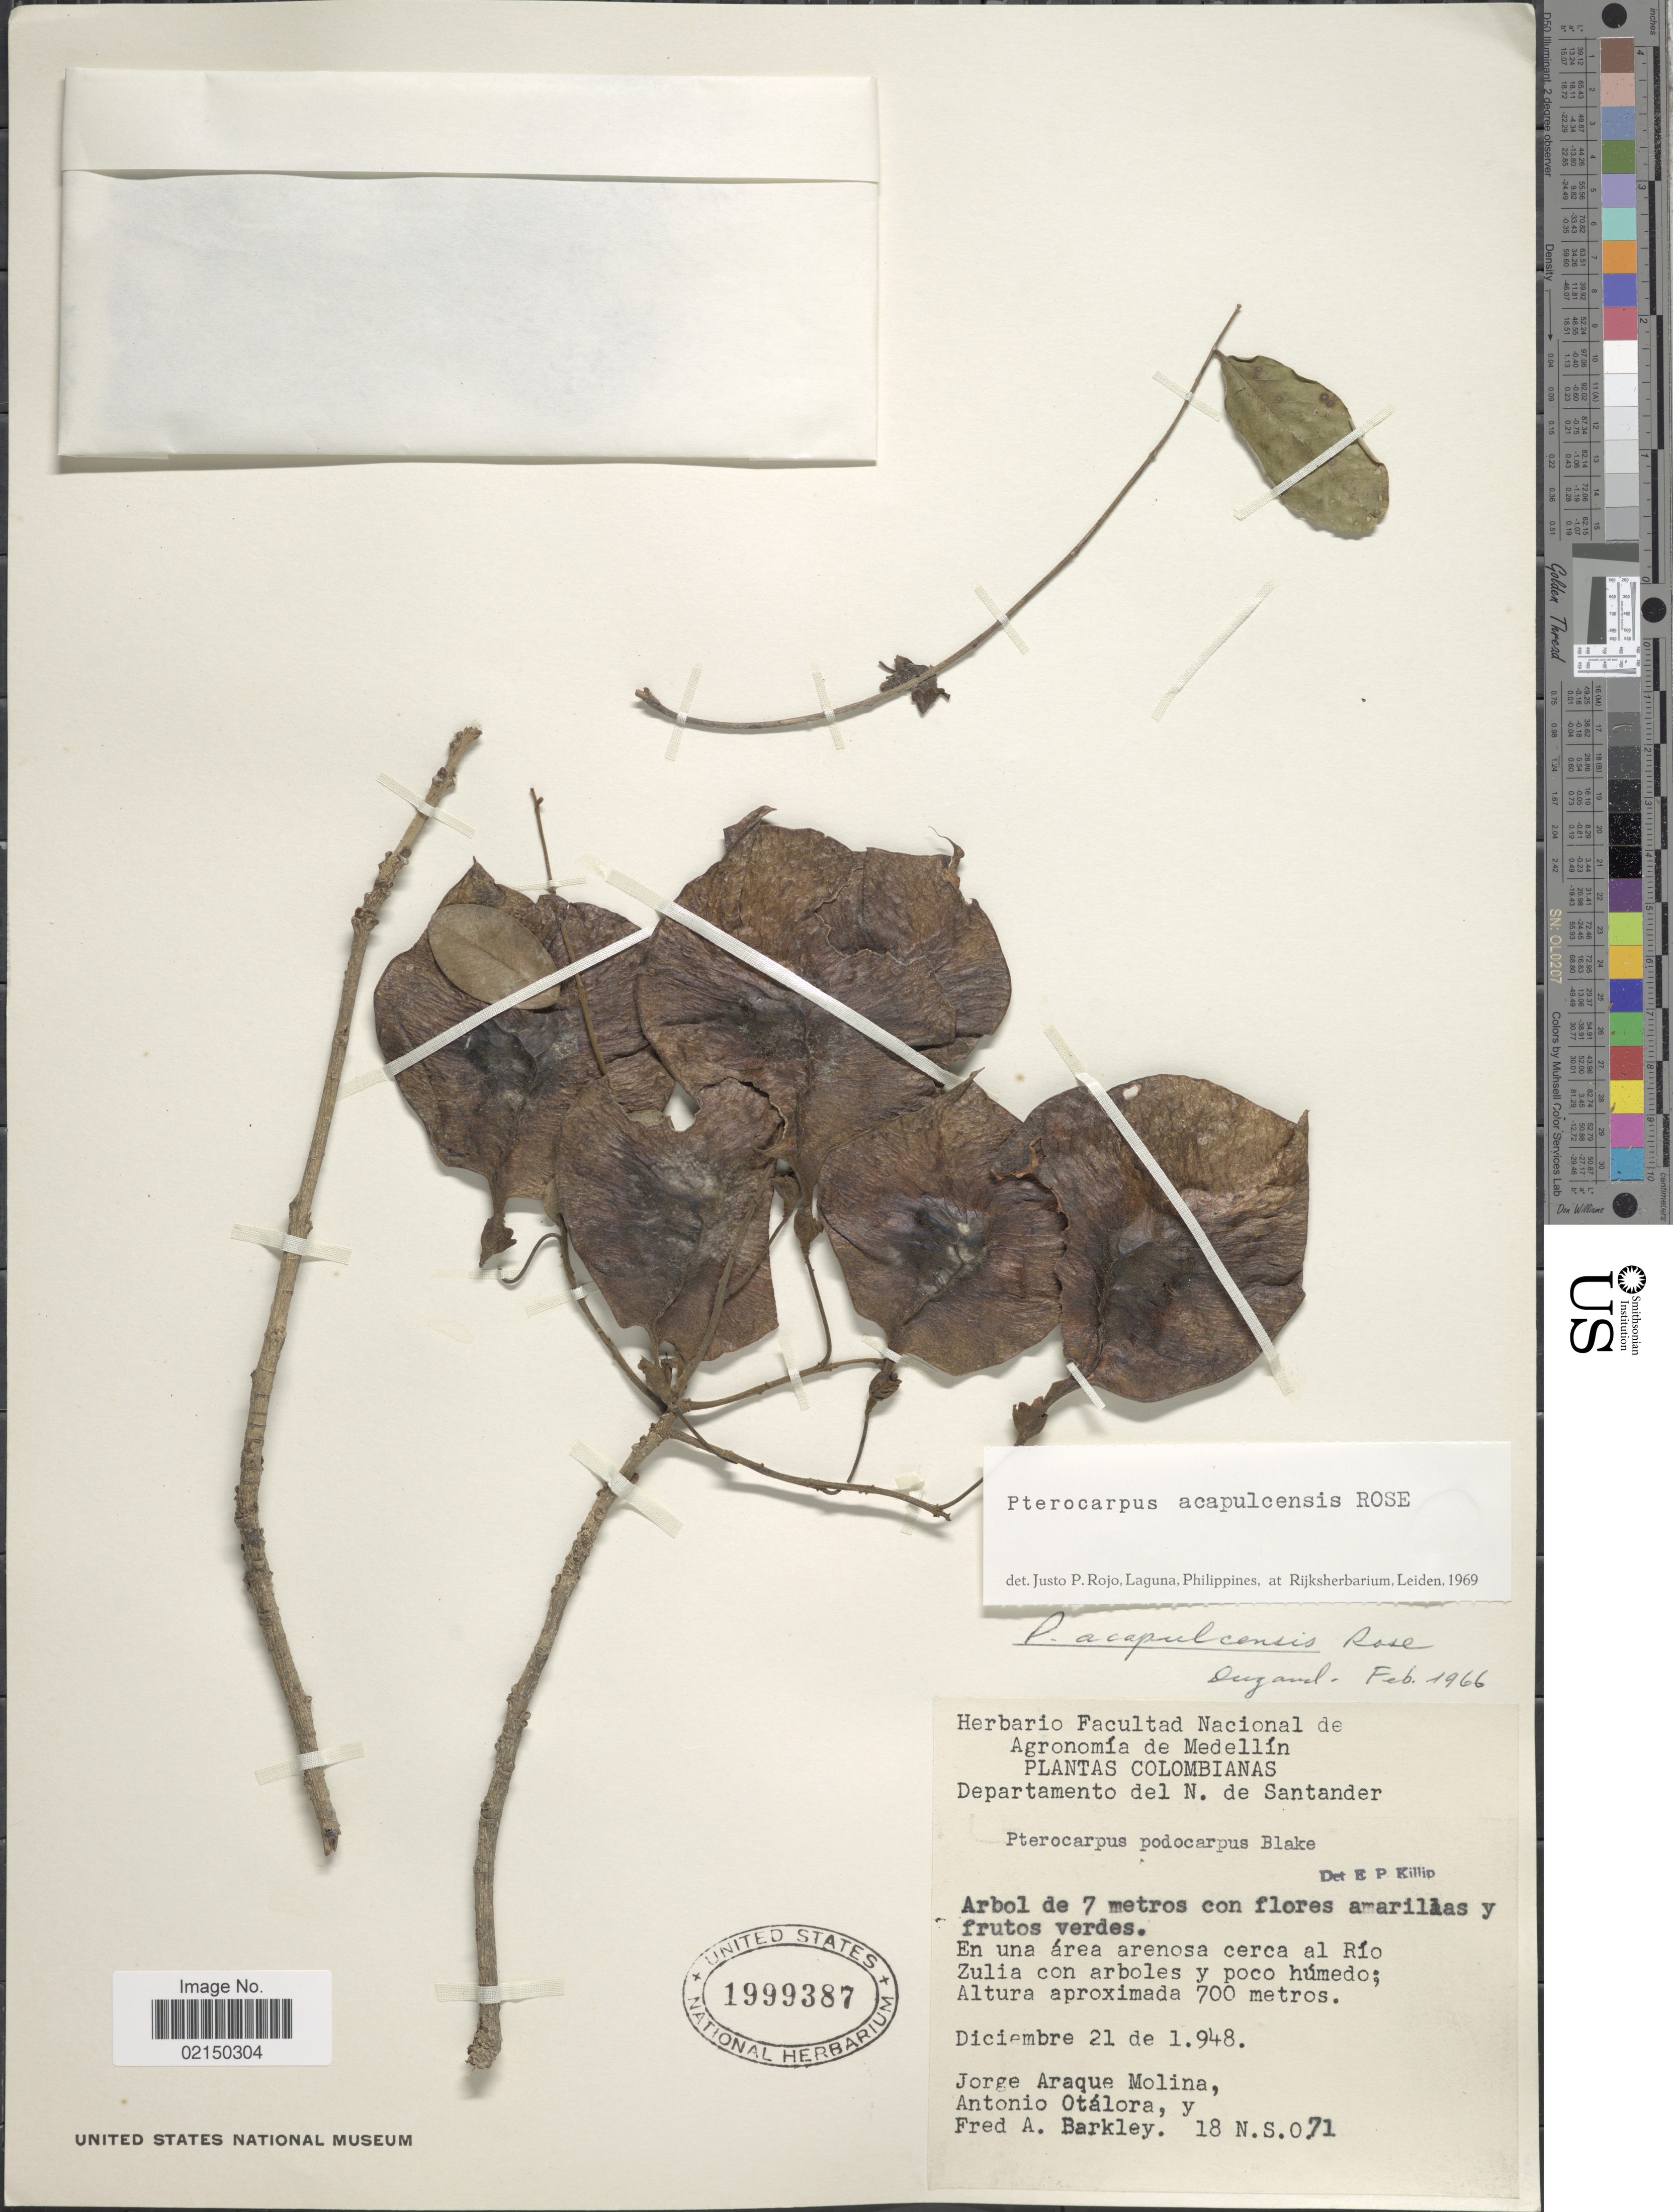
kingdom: Plantae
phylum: Tracheophyta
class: Magnoliopsida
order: Fabales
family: Fabaceae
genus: Pterocarpus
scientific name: Pterocarpus acapulcensis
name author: Rose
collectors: J. A. Molina, A. Otálora & F. A. Barkley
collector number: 18 N.S. 0.71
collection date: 1948-12-21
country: Colombia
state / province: Norte de Santander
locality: En una area arenosa cerca al Rio Zulia con arboles y poco humedo.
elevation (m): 700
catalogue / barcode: US 1999387